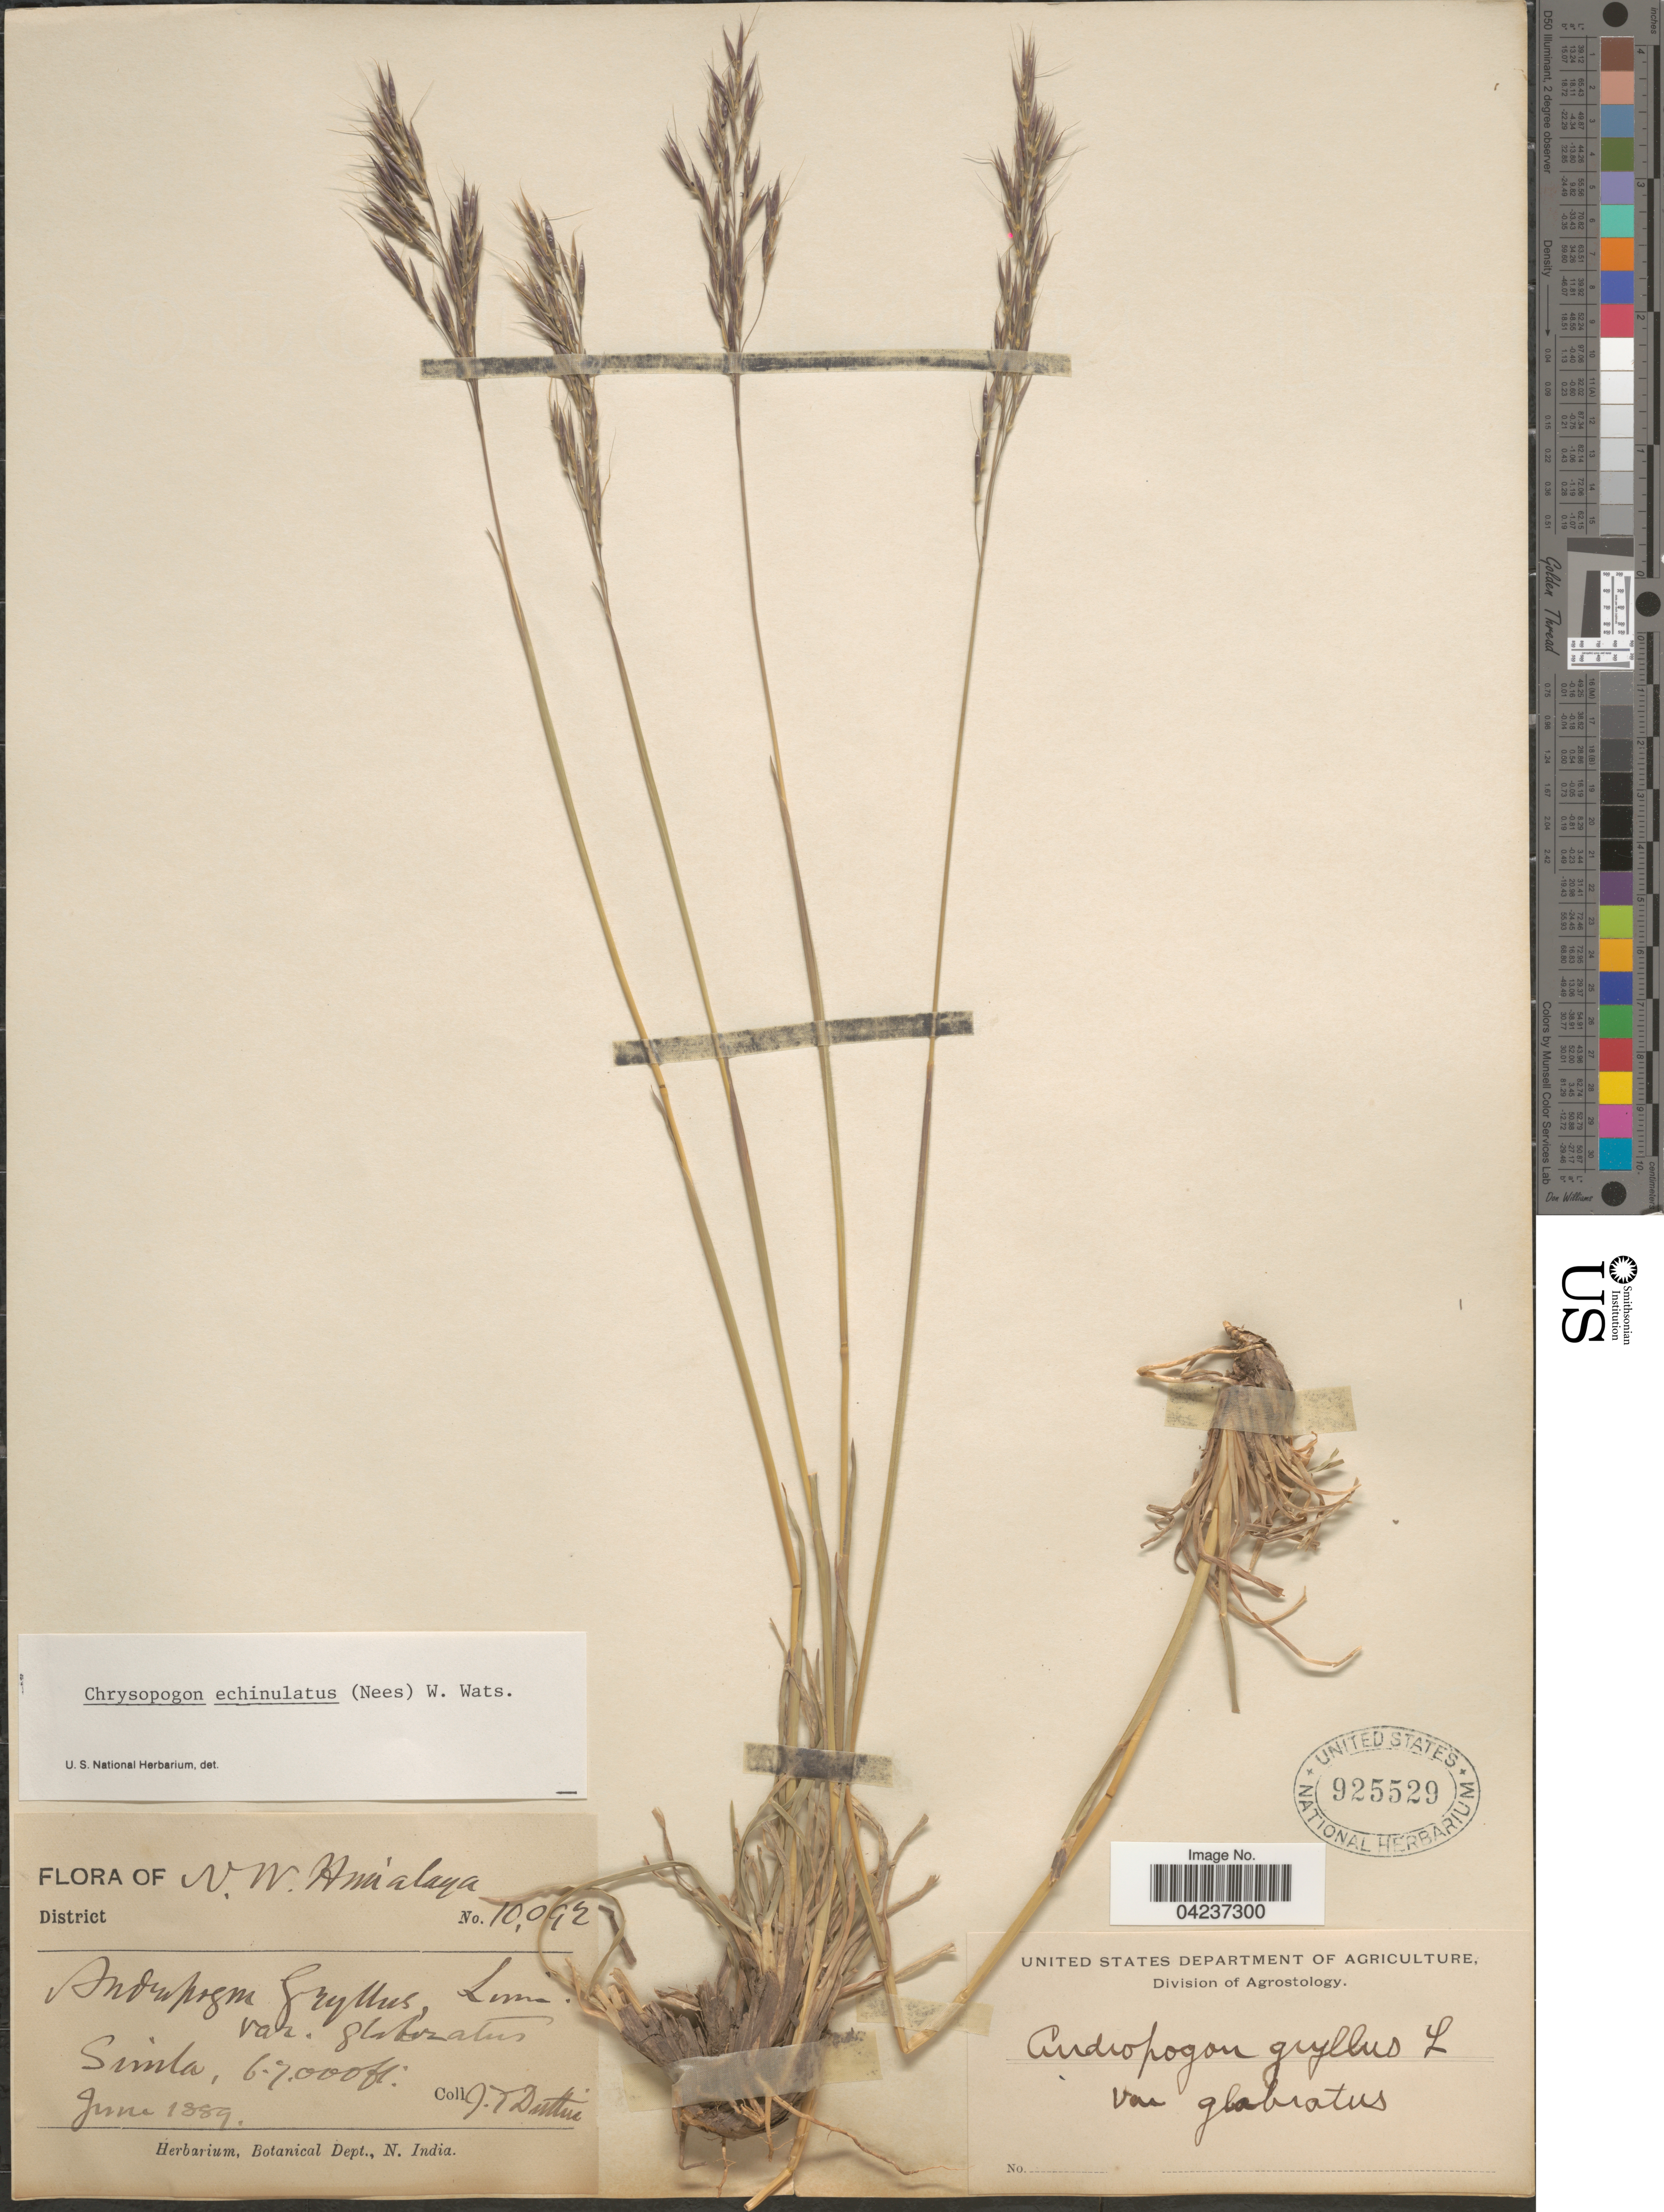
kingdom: Plantae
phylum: Tracheophyta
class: Liliopsida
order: Poales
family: Poaceae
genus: Chrysopogon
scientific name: Chrysopogon hackelii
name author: (Hook. f.) C.E.C. Fisch.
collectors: J. F. Duthie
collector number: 10092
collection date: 1889-06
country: India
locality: N.W. Himalaya. Simla.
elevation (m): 1829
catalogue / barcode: US 925529